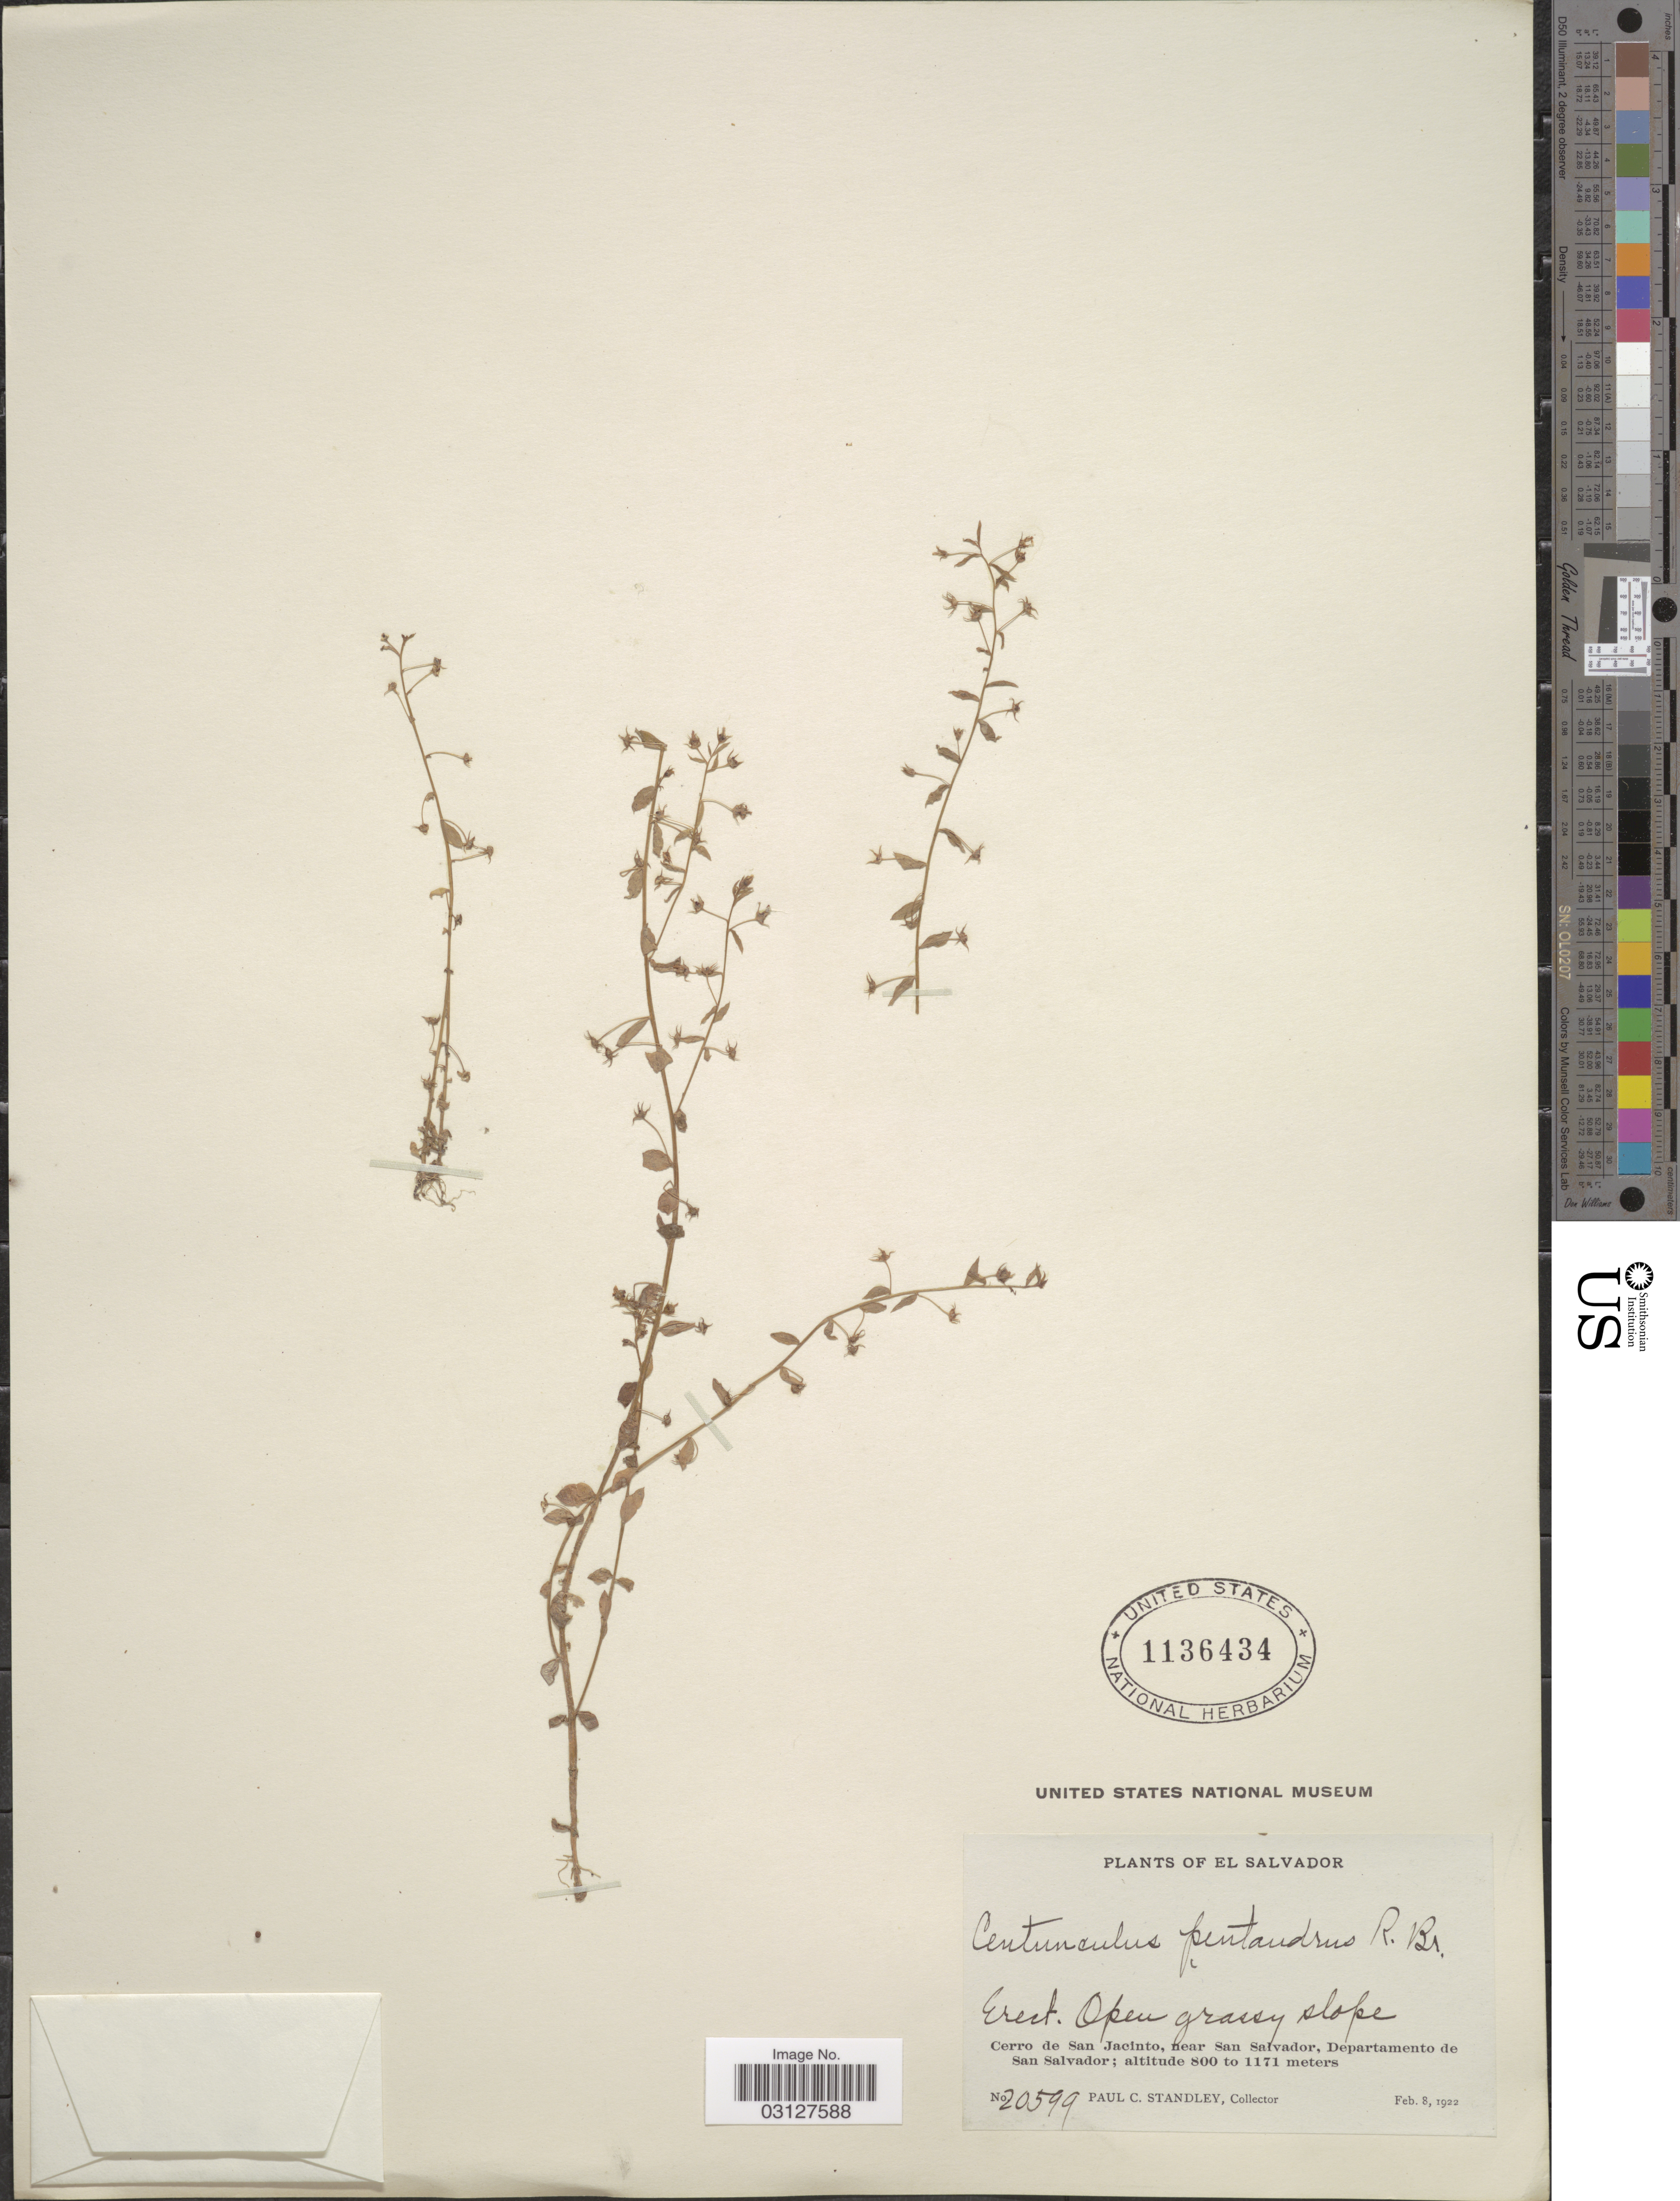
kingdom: Plantae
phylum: Tracheophyta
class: Magnoliopsida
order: Ericales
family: Primulaceae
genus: Anagallis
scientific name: Anagallis pumila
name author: Sw.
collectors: P. C. Standley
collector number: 20599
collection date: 1922-02-08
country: El Salvador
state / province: San Salvador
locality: Cerro de San Jacinto, near San Salvador, Departamento de San Salvador.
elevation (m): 800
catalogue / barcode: US 1136434